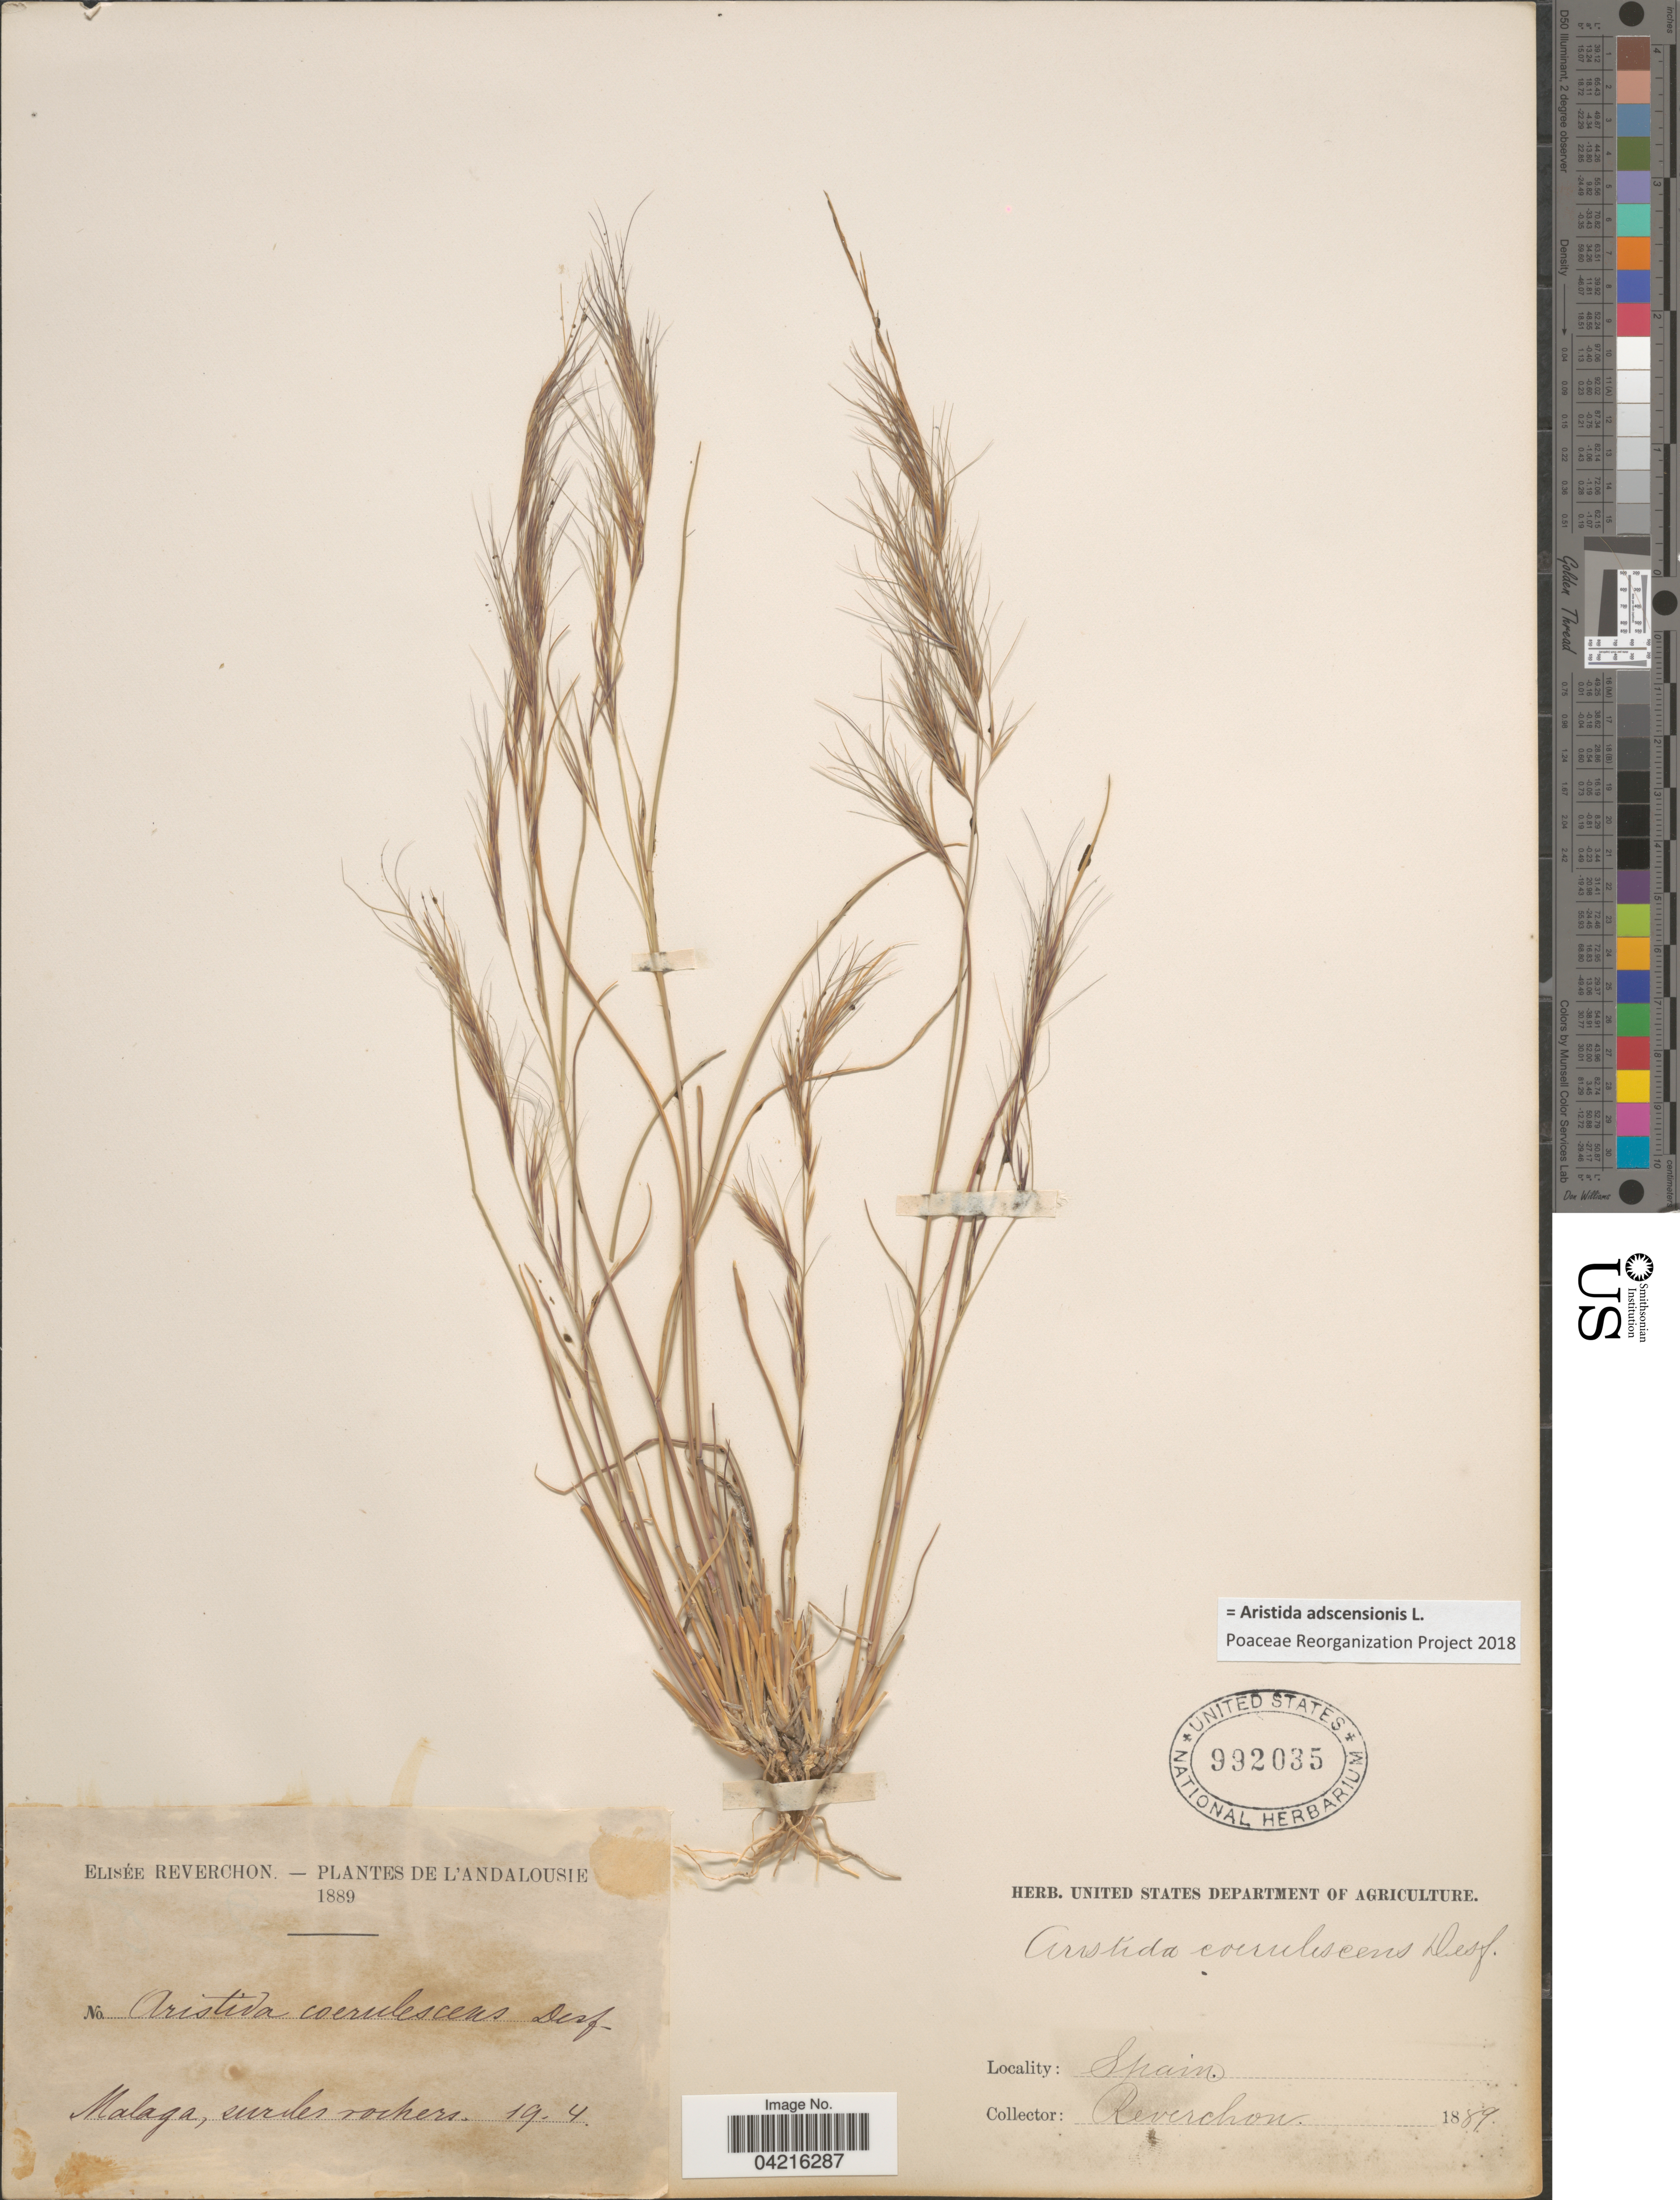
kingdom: Plantae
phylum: Tracheophyta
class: Liliopsida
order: Poales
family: Poaceae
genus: Aristida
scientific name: Aristida adscensionis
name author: L.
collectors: E. Reverchon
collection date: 1889-04-19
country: Spain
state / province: Andalucía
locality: L'Andalousie 1889. Malaga, sur les rochers.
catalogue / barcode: US 992035